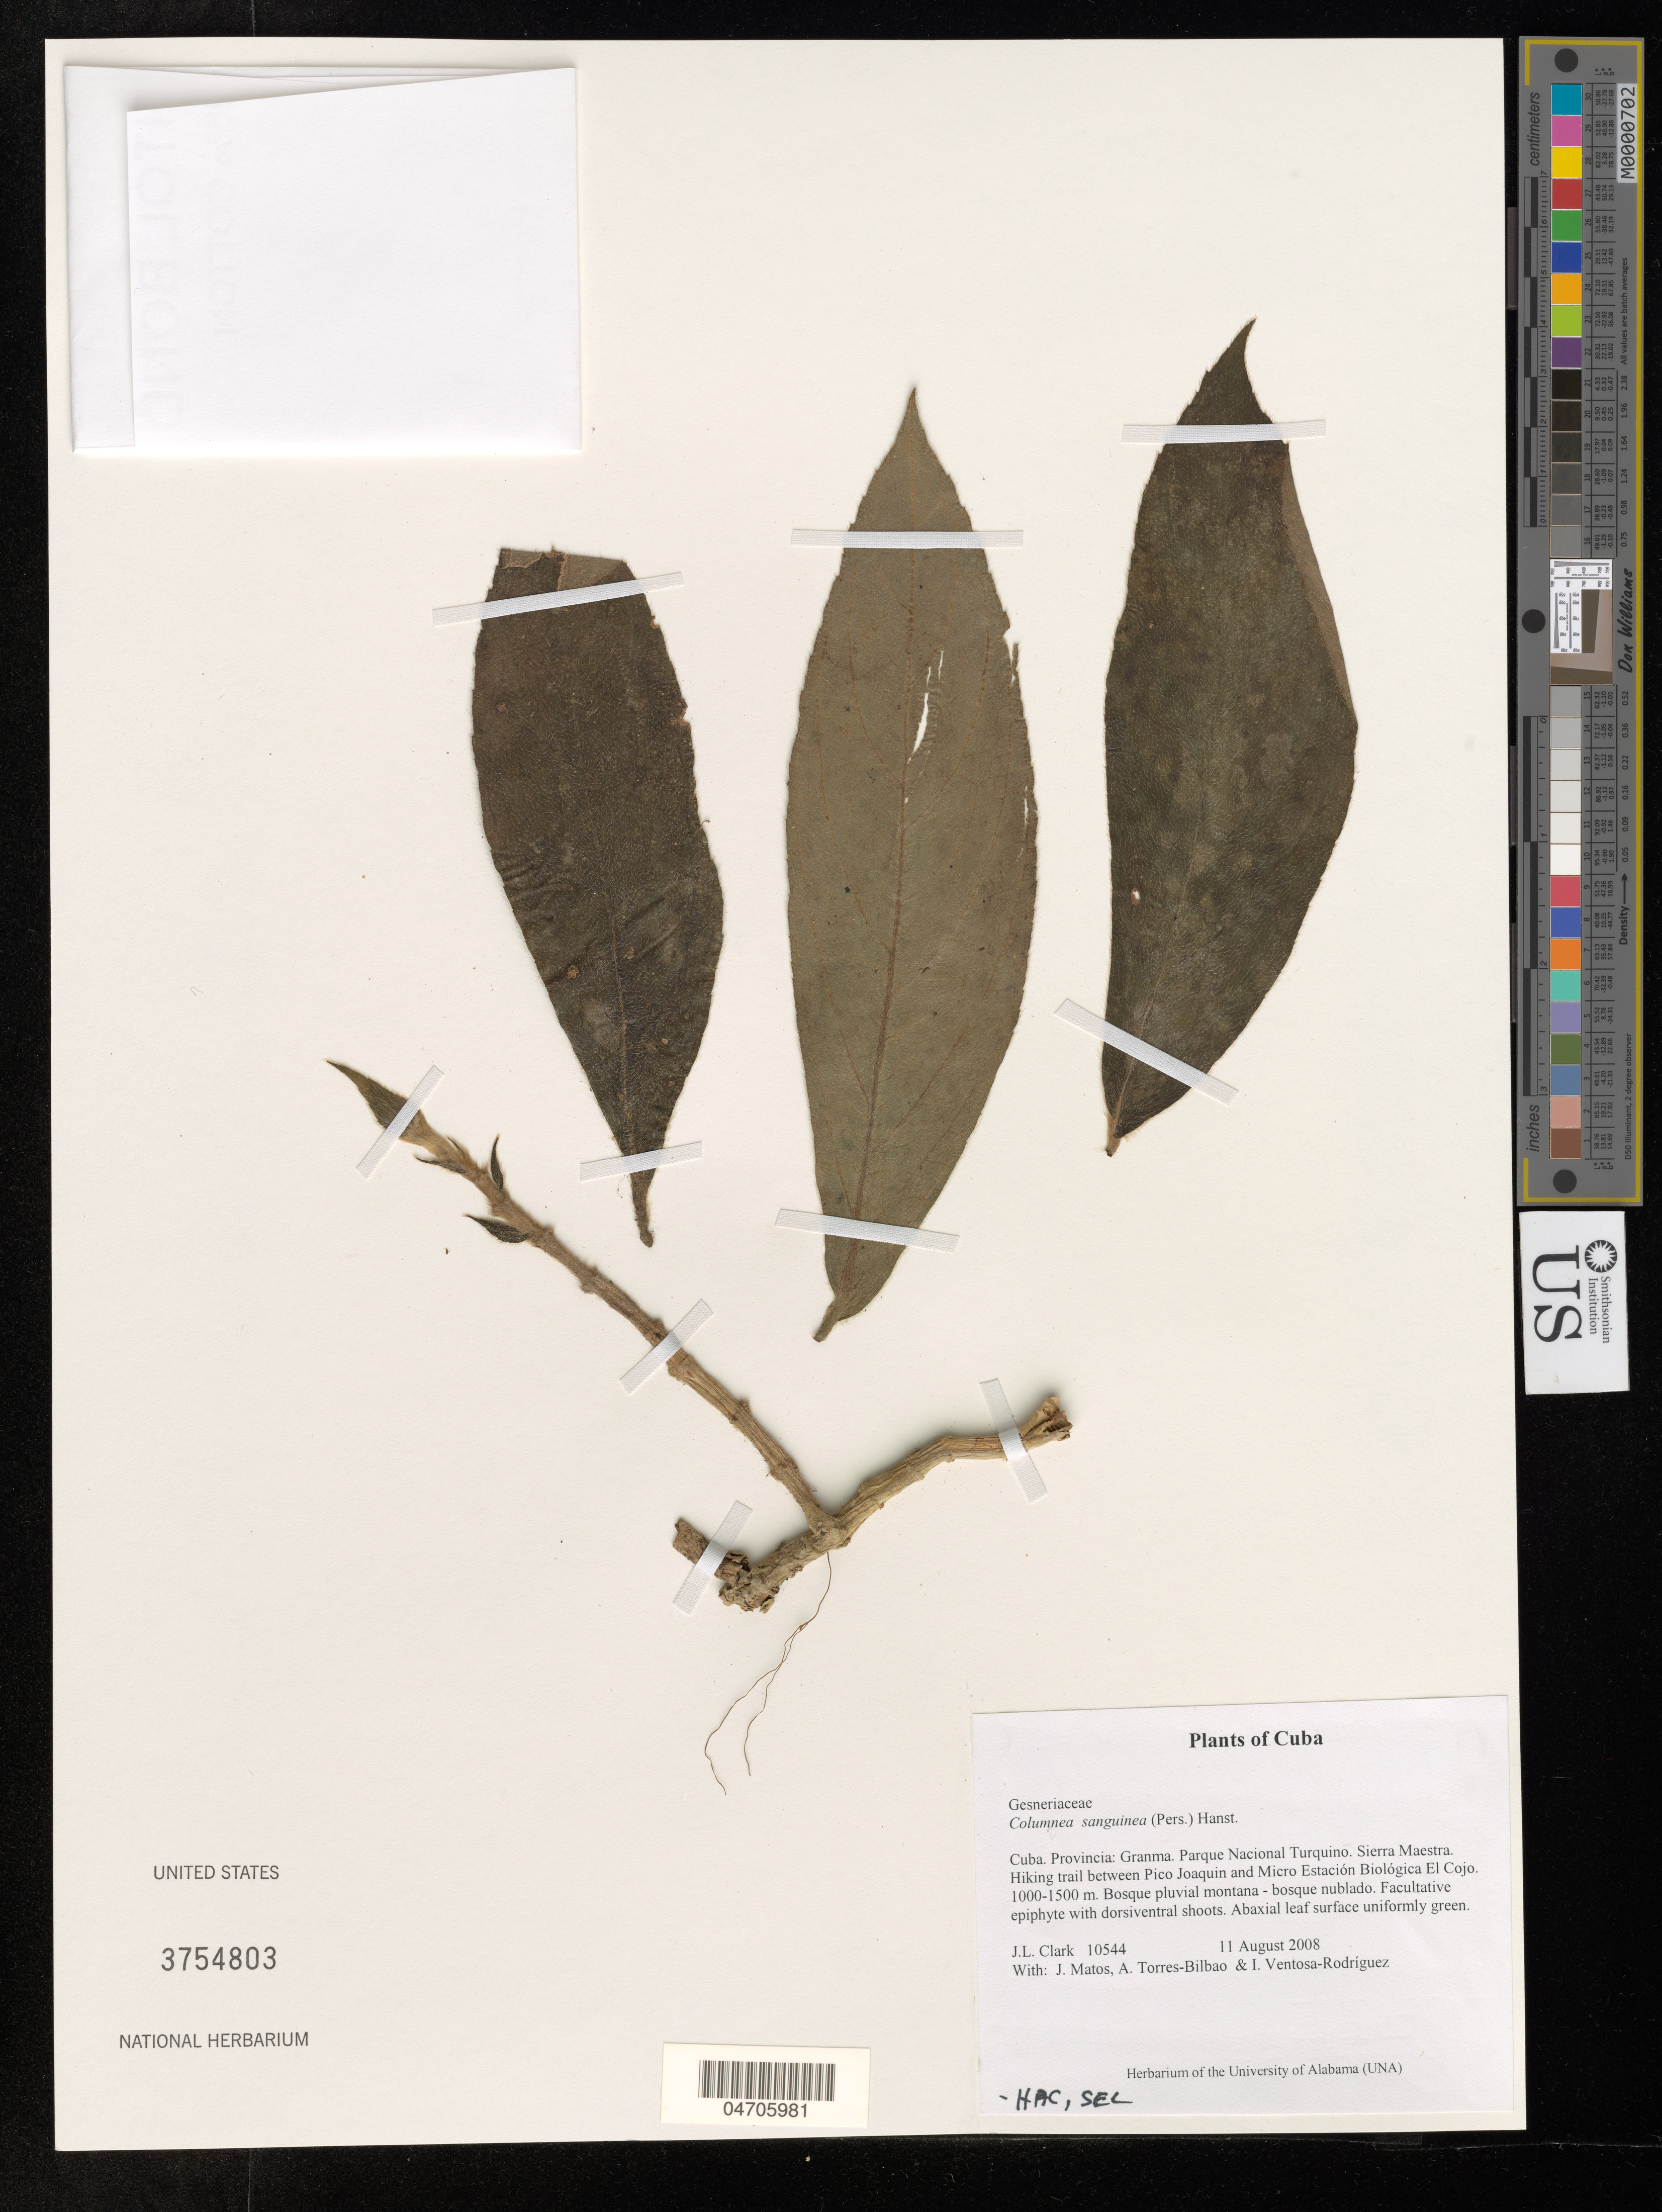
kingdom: Plantae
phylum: Tracheophyta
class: Magnoliopsida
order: Lamiales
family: Gesneriaceae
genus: Columnea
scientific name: Columnea sanguinea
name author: (Pers.) Hanst.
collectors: J. L. Clark, J. Matos, A. Torres-Bilbao & I. Ventosa-Rodríguez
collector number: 10544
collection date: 2008-08-11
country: Cuba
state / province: Granma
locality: Parque Nacional Turquino. Sierra Maestra. Hiking trail between Pico Joaquin and Micro Estación Biológica El Cojo.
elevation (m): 1000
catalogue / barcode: US 3754803